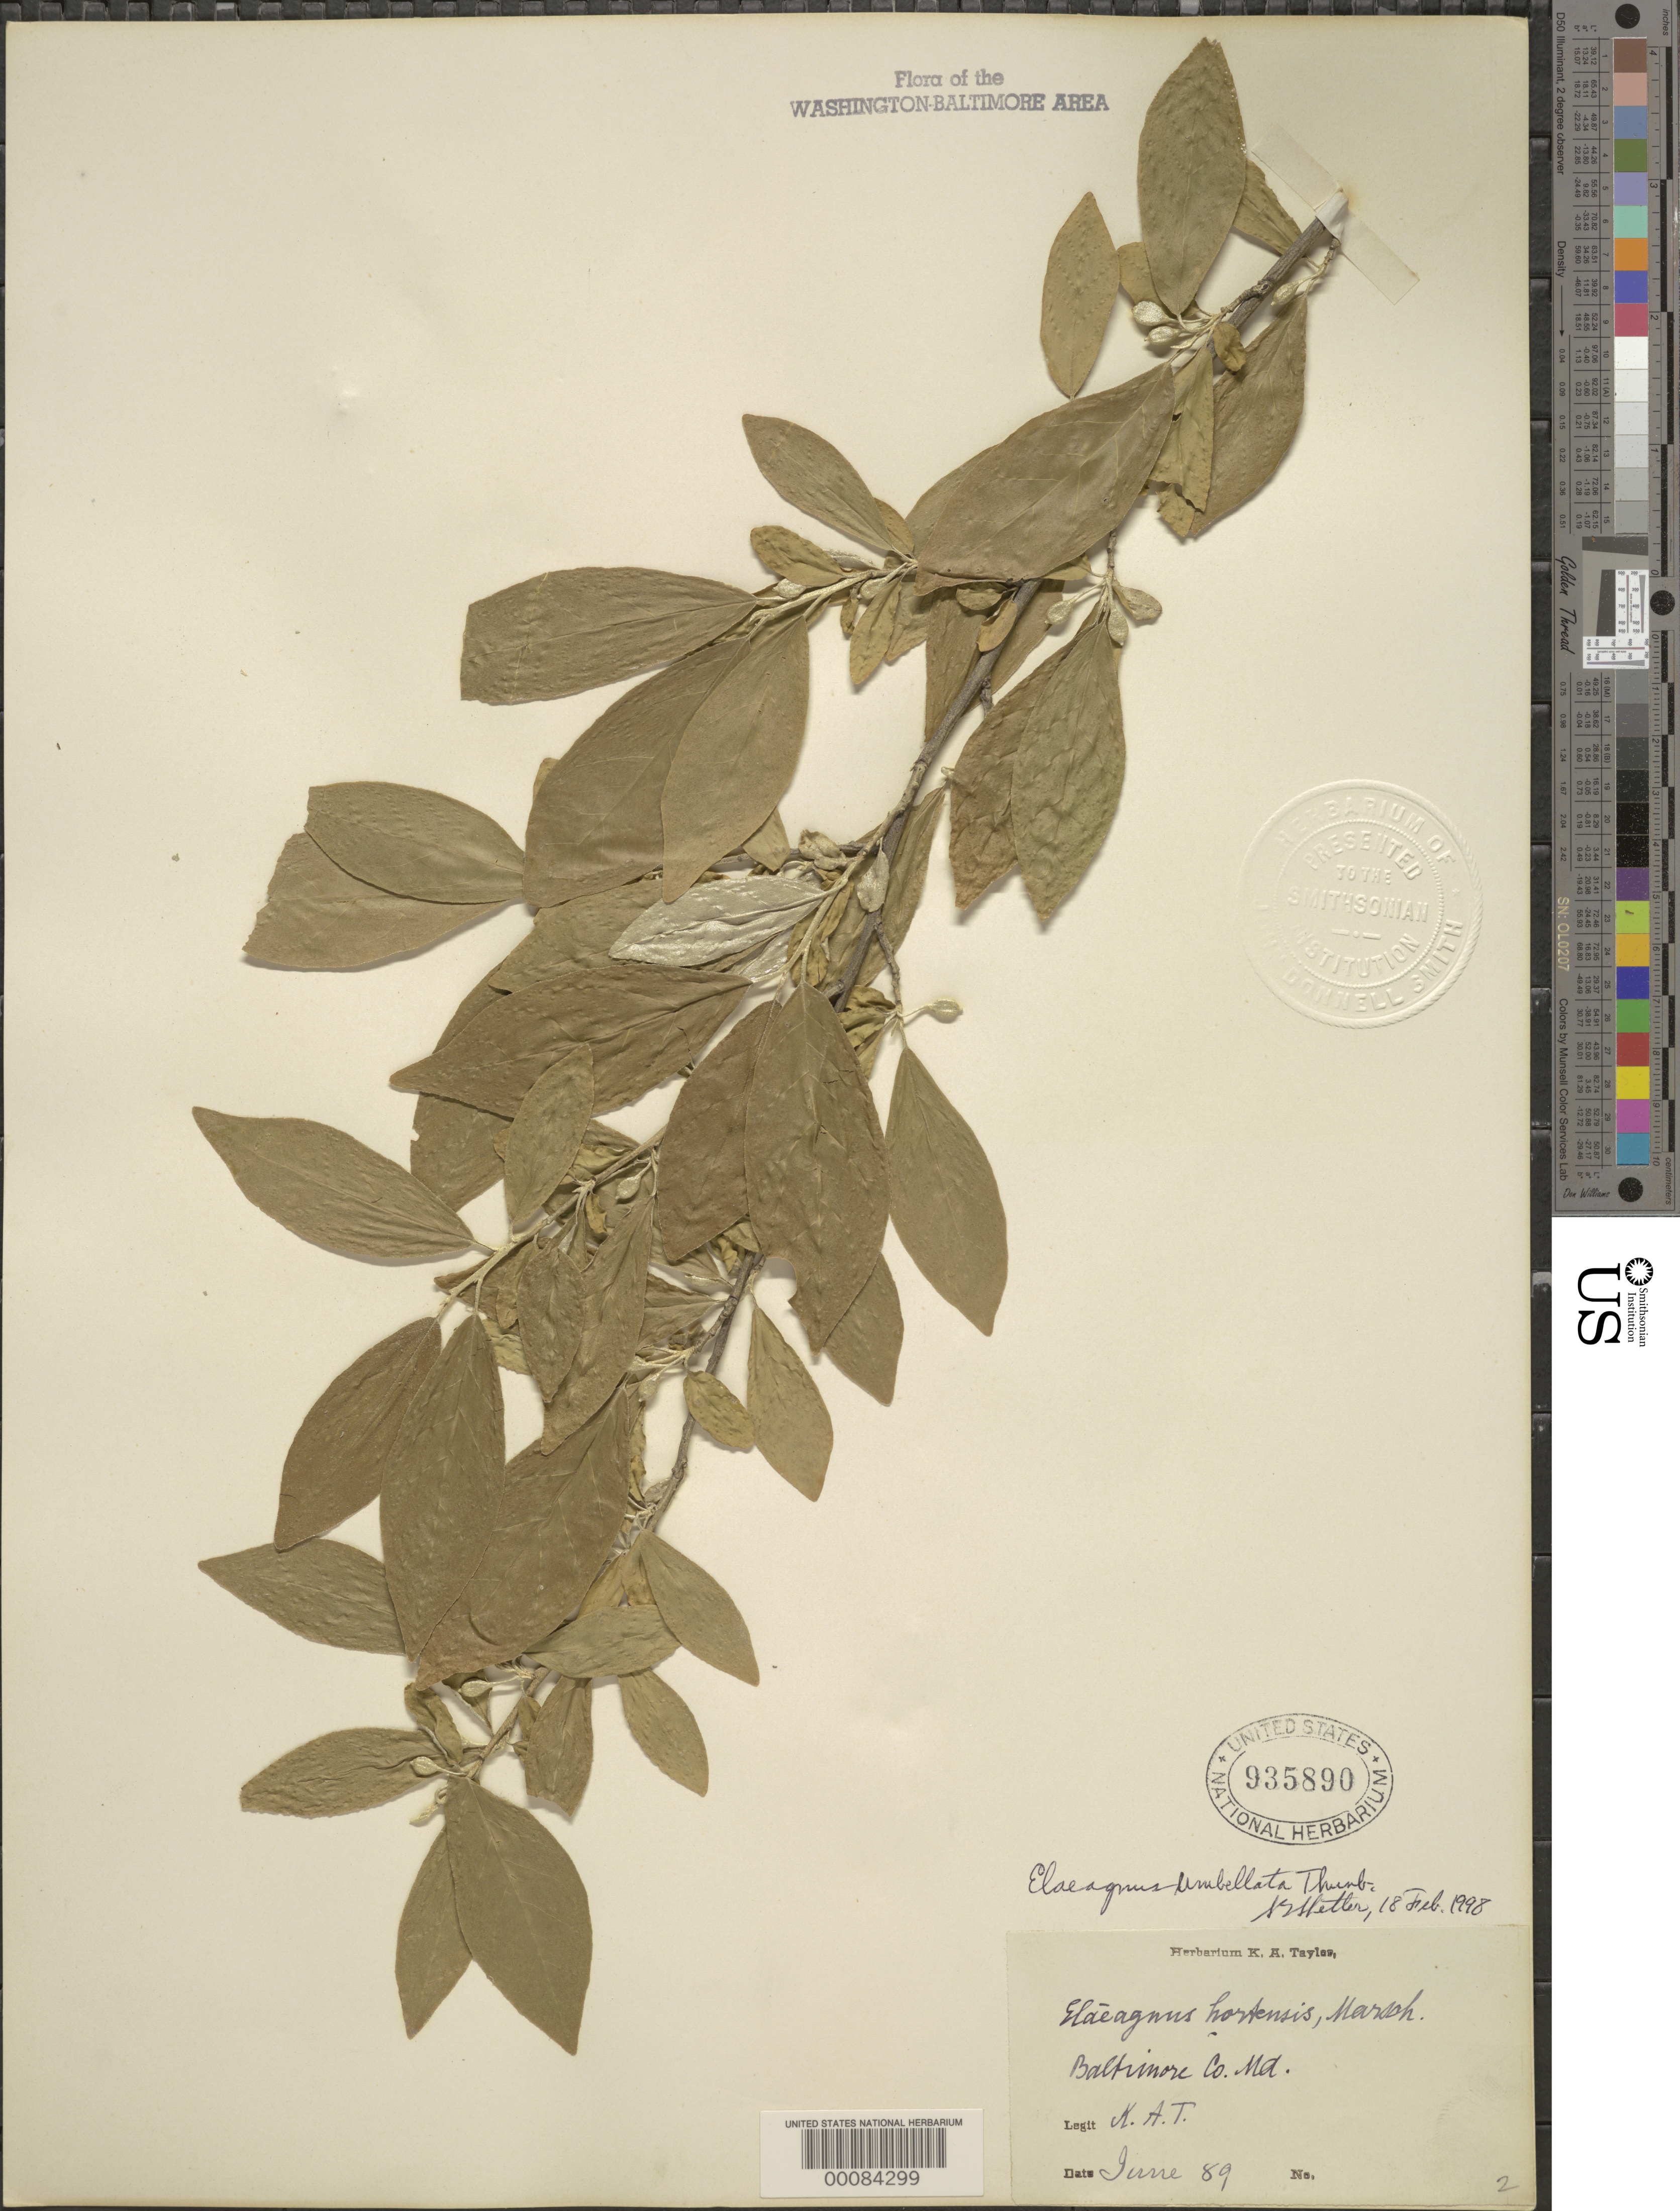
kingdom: Plantae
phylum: Tracheophyta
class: Magnoliopsida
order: Rosales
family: Elaeagnaceae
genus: Elaeagnus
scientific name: Elaeagnus umbellata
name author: Thunb.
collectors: K. A. Taylor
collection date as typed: Jun 1889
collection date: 1889-06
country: United States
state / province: Maryland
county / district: Baltimore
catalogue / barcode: US 935890